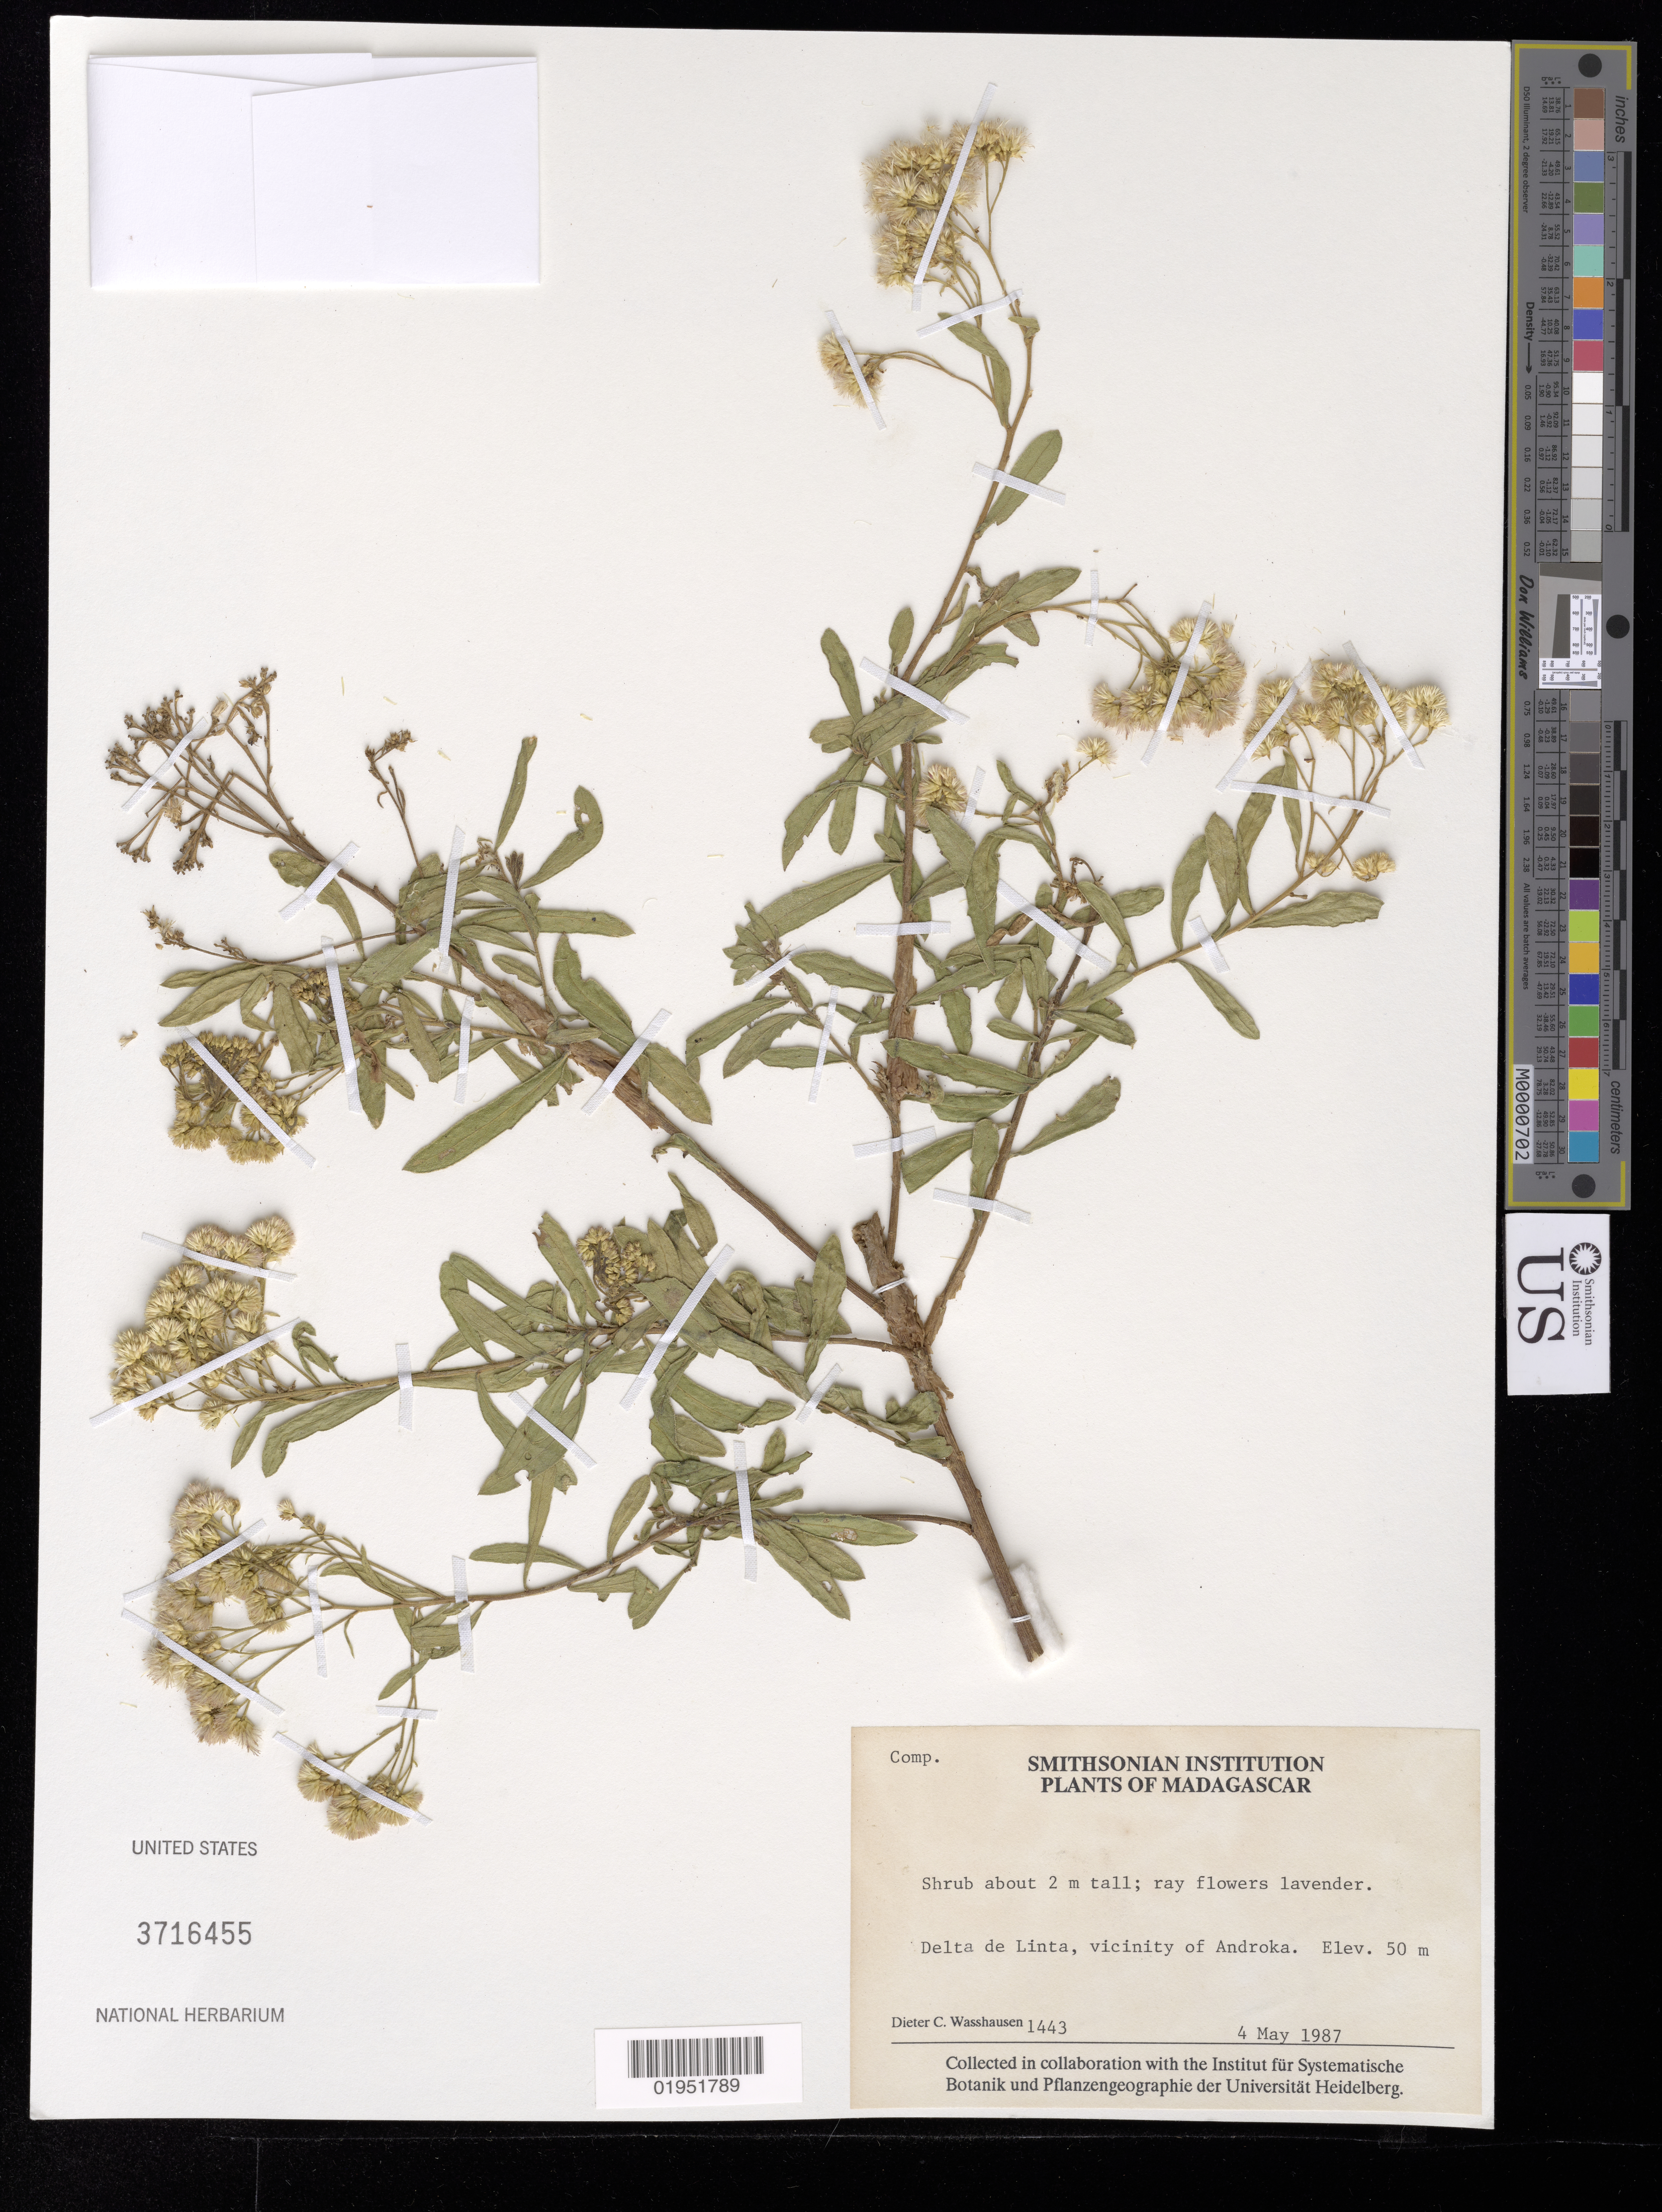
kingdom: Plantae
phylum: Tracheophyta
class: Magnoliopsida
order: Asterales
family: Asteraceae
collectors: D. C. Wasshausen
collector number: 1443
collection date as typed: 4 May 1987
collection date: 1987-05-04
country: Madagascar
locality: Delta de Linta, vicinity of Androka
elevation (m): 50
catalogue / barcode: US 3716455